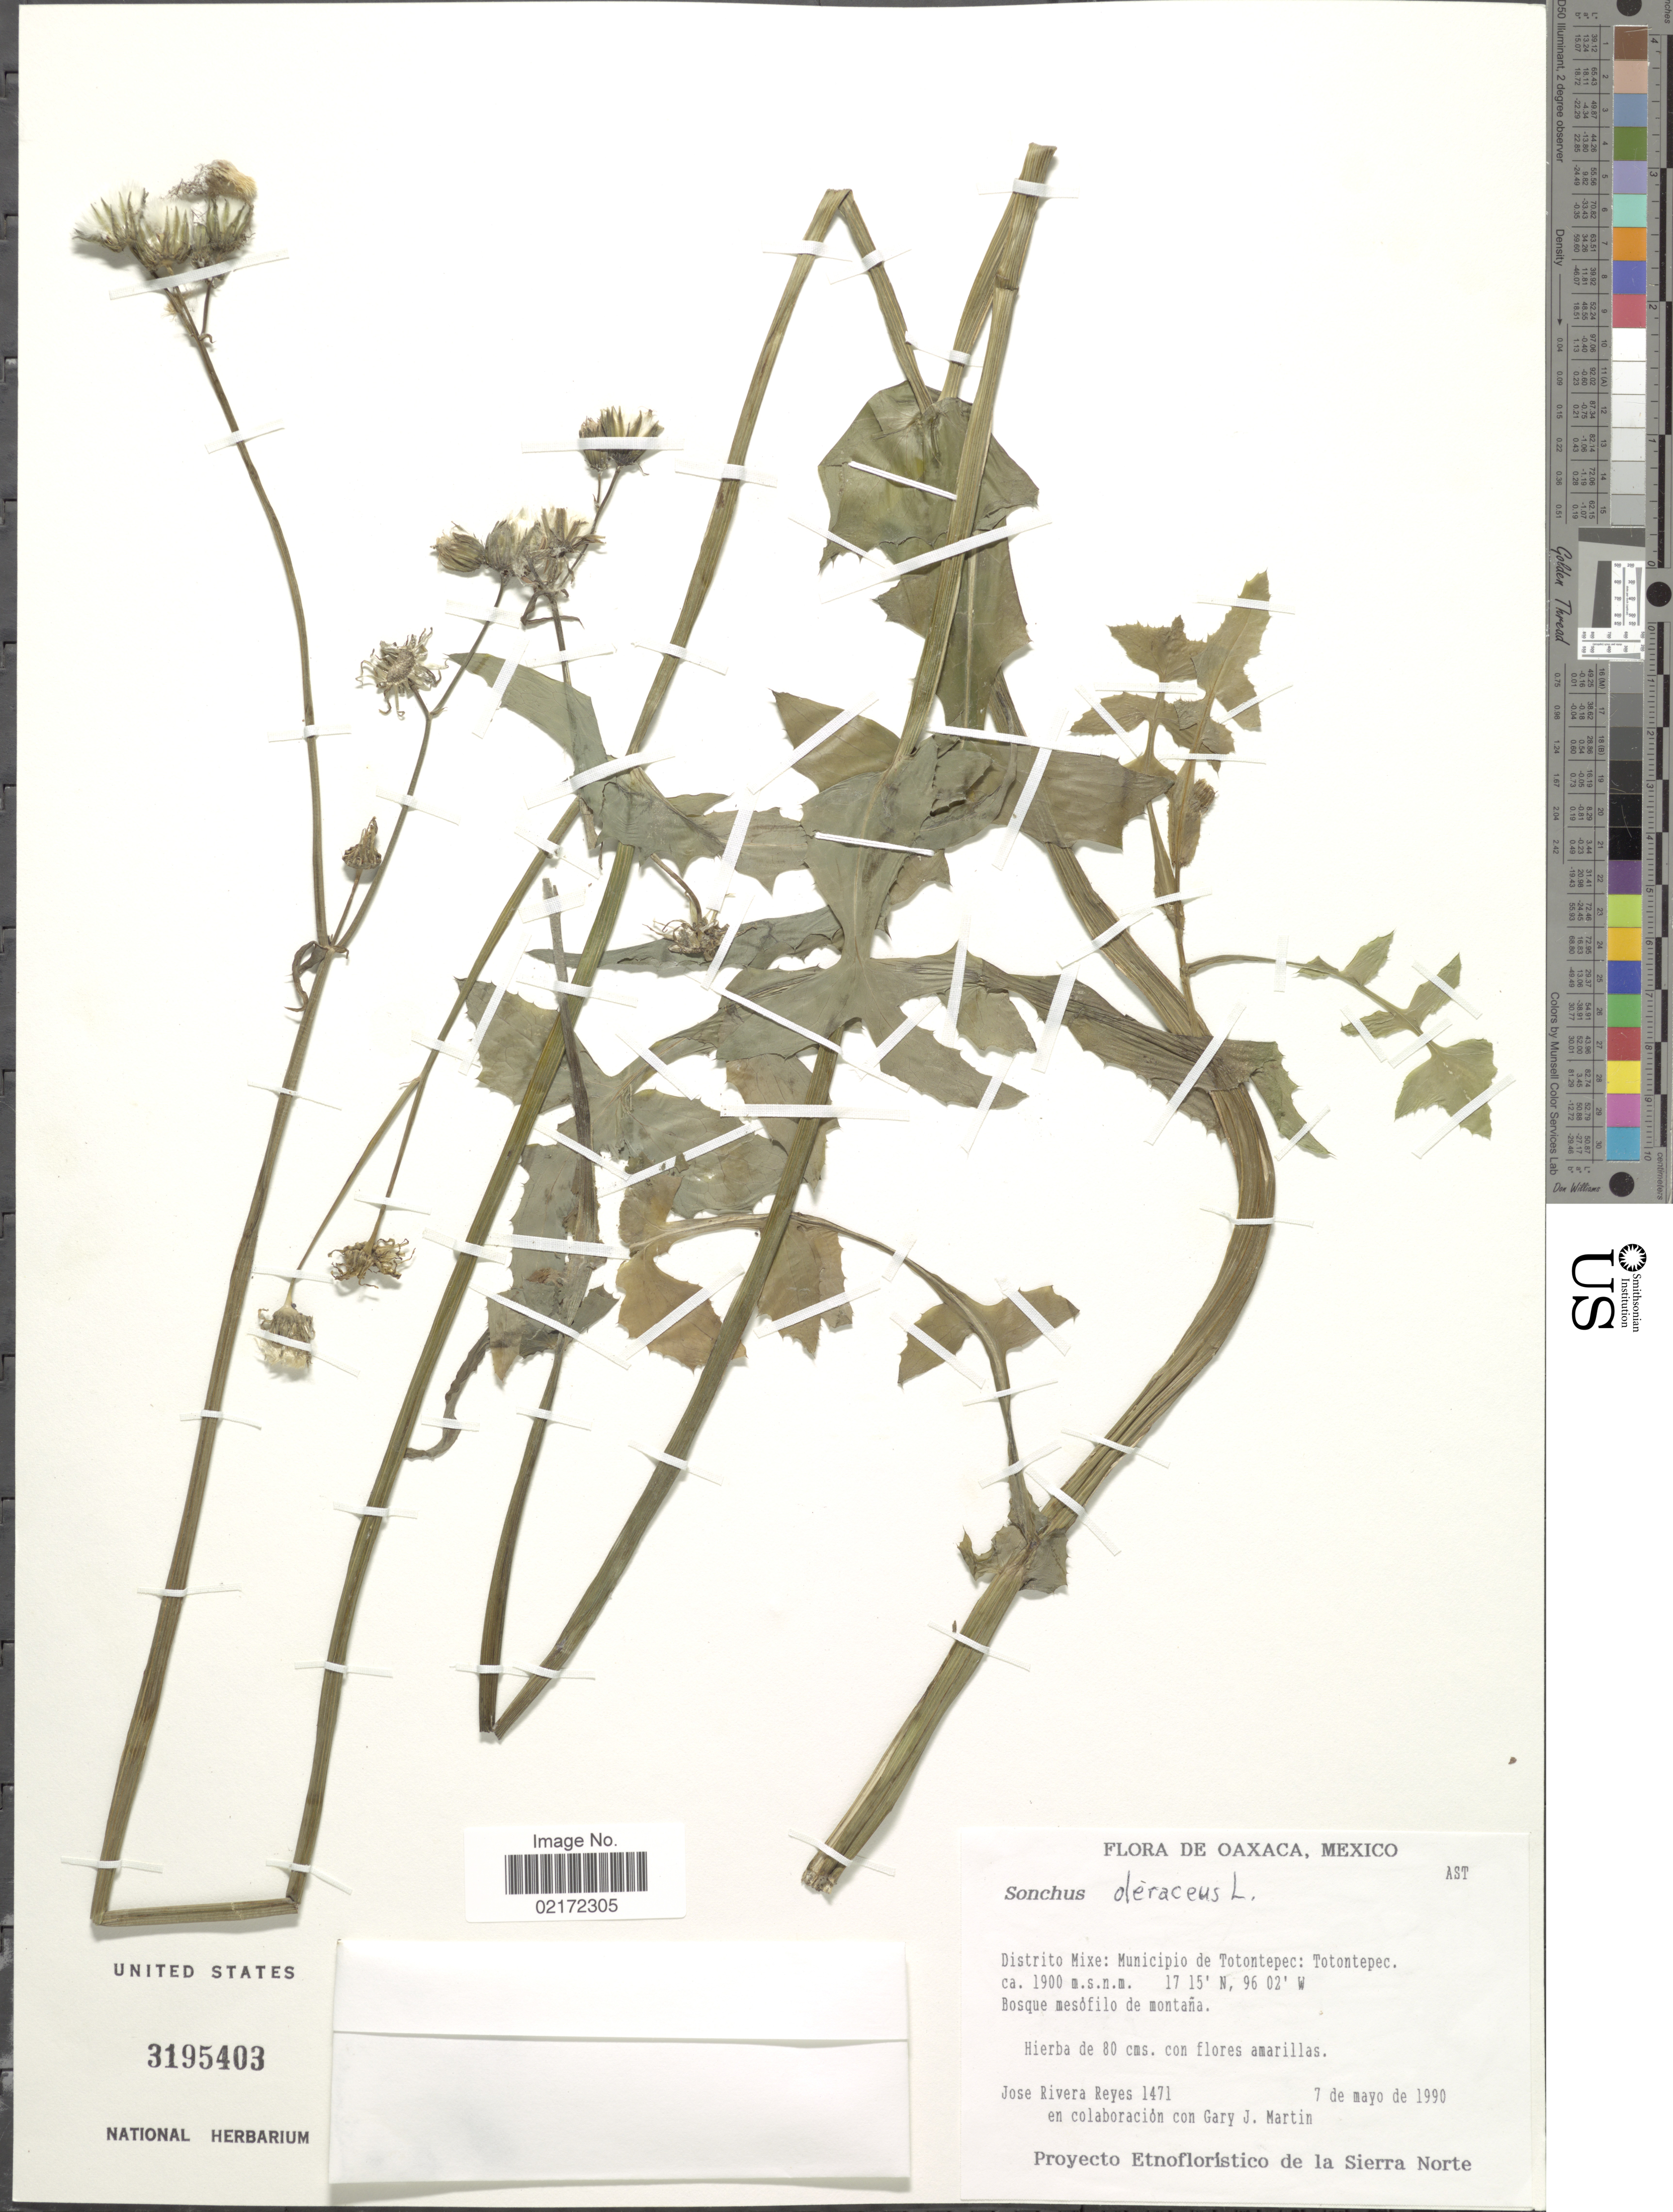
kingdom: Plantae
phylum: Tracheophyta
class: Magnoliopsida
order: Asterales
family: Asteraceae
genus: Sonchus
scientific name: Sonchus oleraceus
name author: L.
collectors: J. Reyes & G. J. Martin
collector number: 1471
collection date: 1990-05-07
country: Mexico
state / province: Oaxaca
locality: Distrito Mixe: Municipio de Totontepec: Totontepec.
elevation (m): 1900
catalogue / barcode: US 3195403